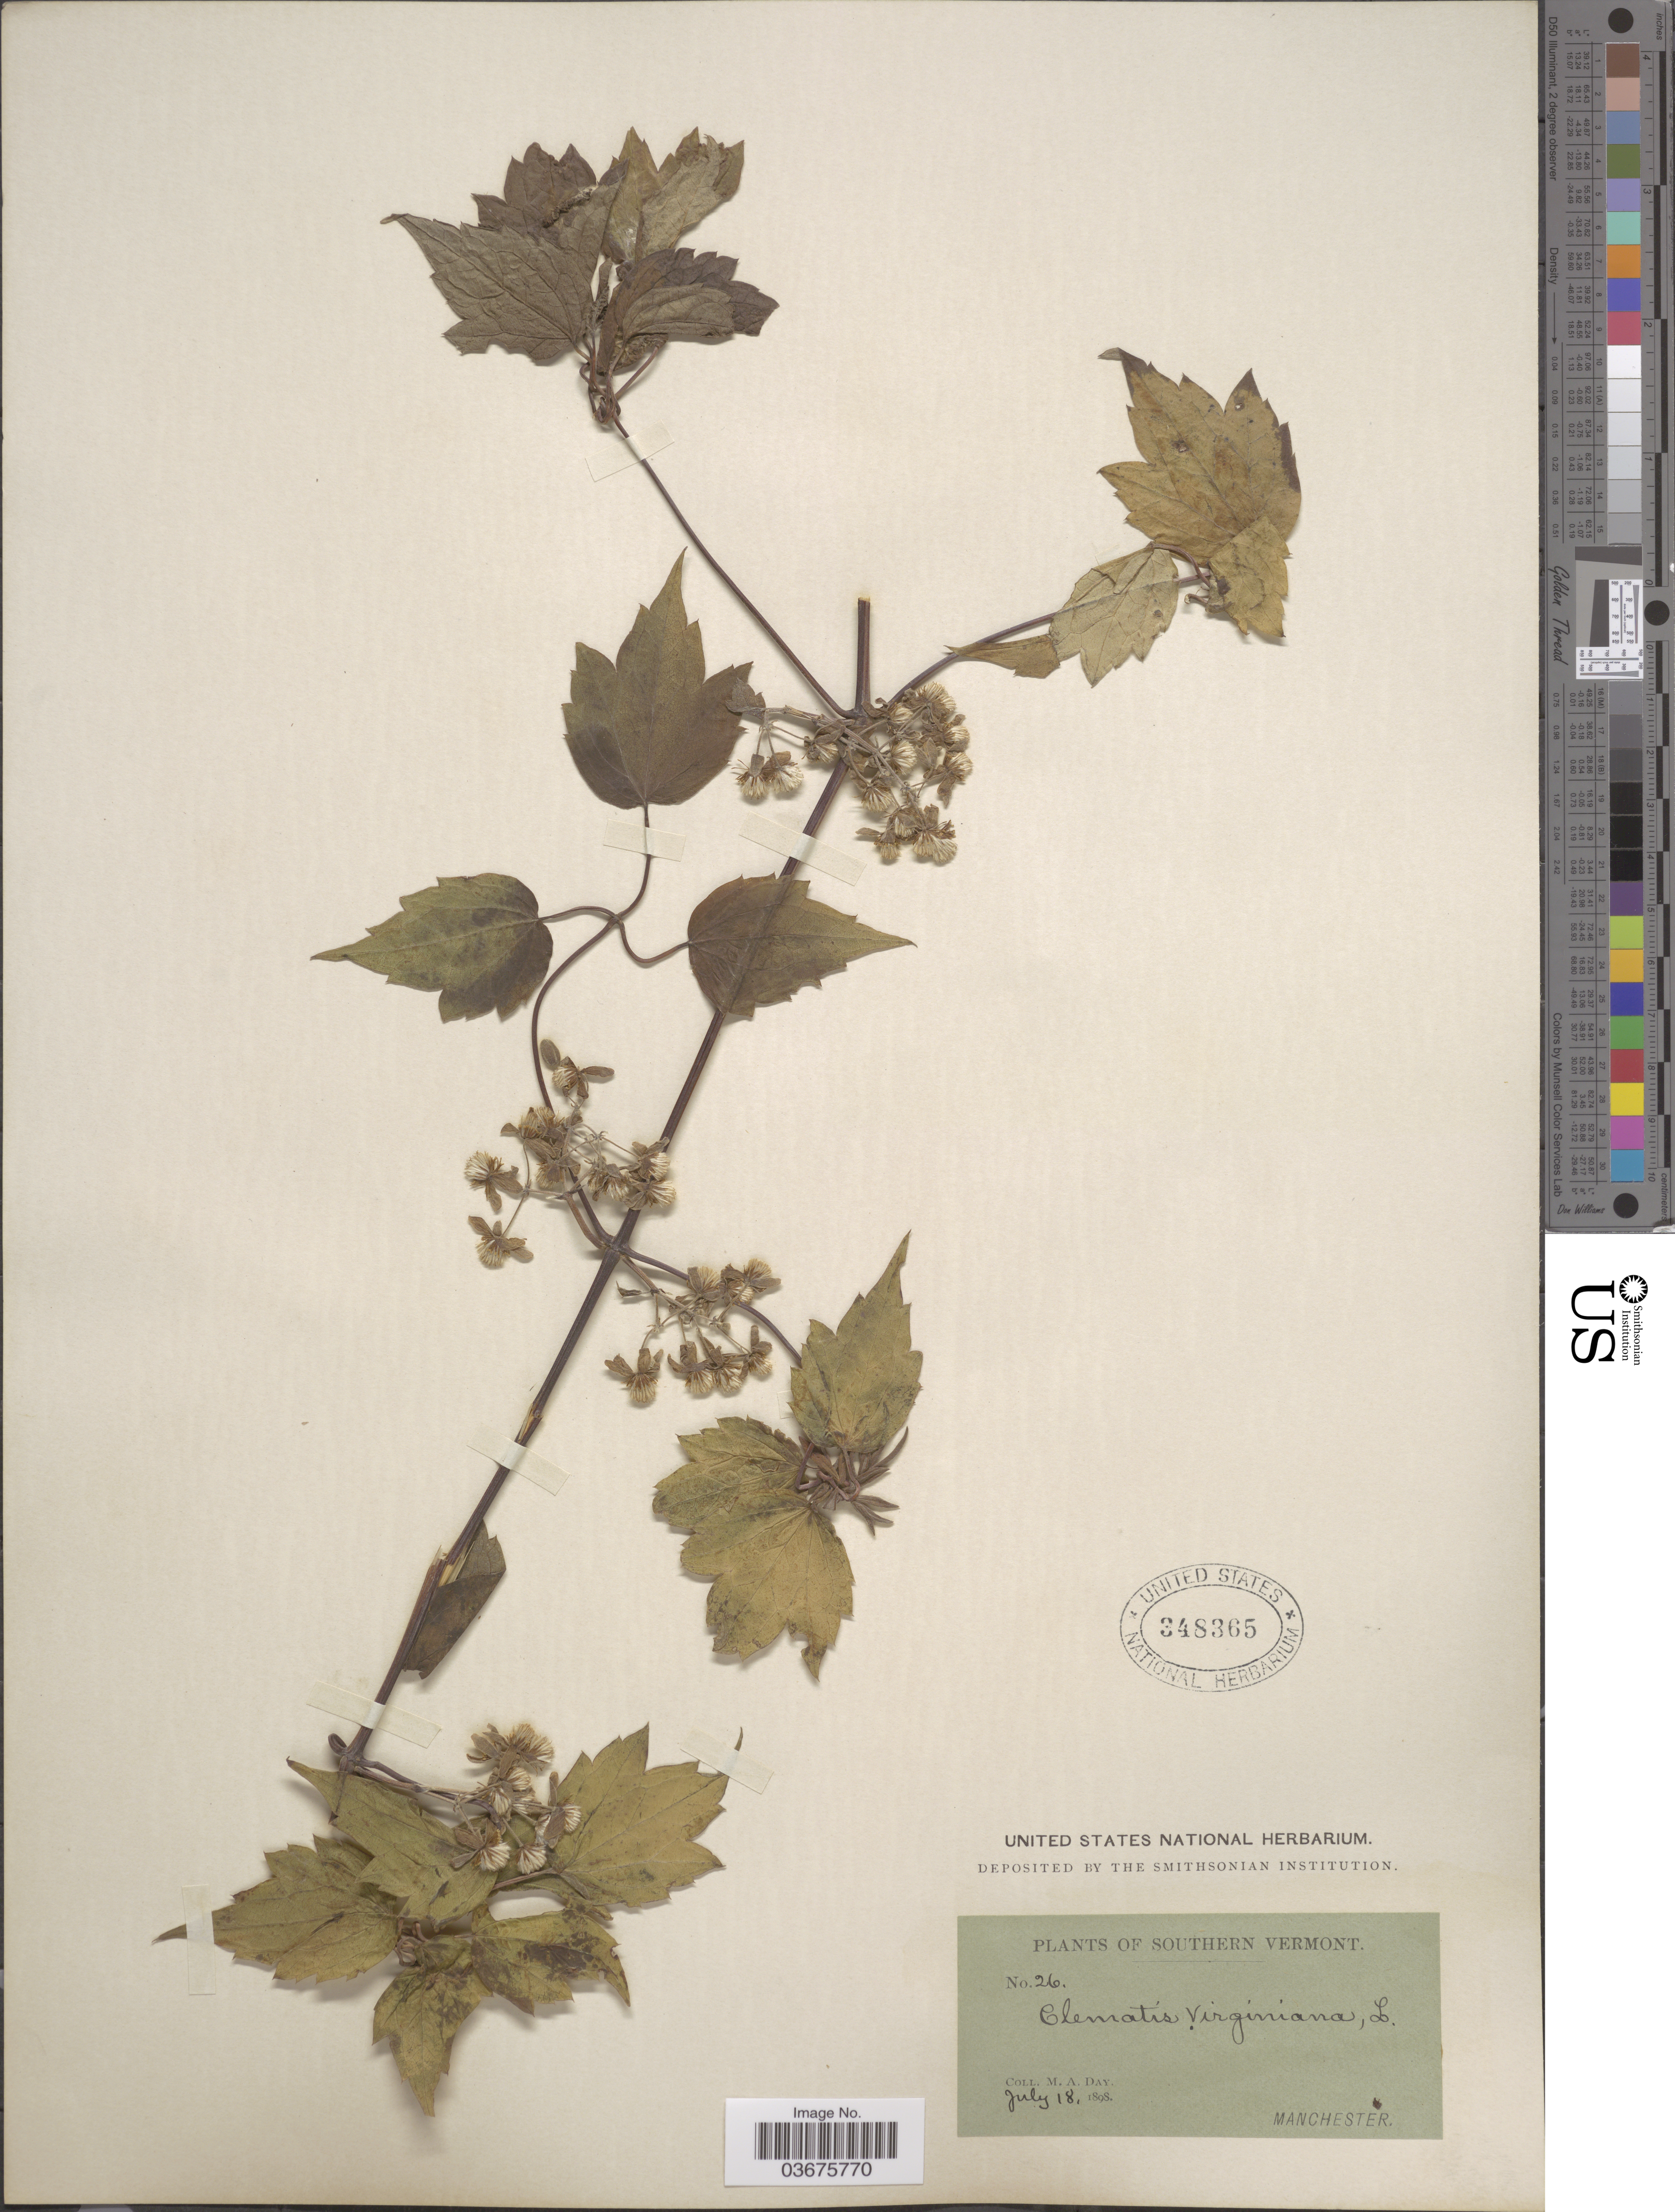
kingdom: Plantae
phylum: Tracheophyta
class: Magnoliopsida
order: Ranunculales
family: Ranunculaceae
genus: Clematis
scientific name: Clematis virginiana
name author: L.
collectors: M. Day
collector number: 26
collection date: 1898-07-18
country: United States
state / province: Vermont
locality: Southern Vermont. Manchester.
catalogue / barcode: US 348365